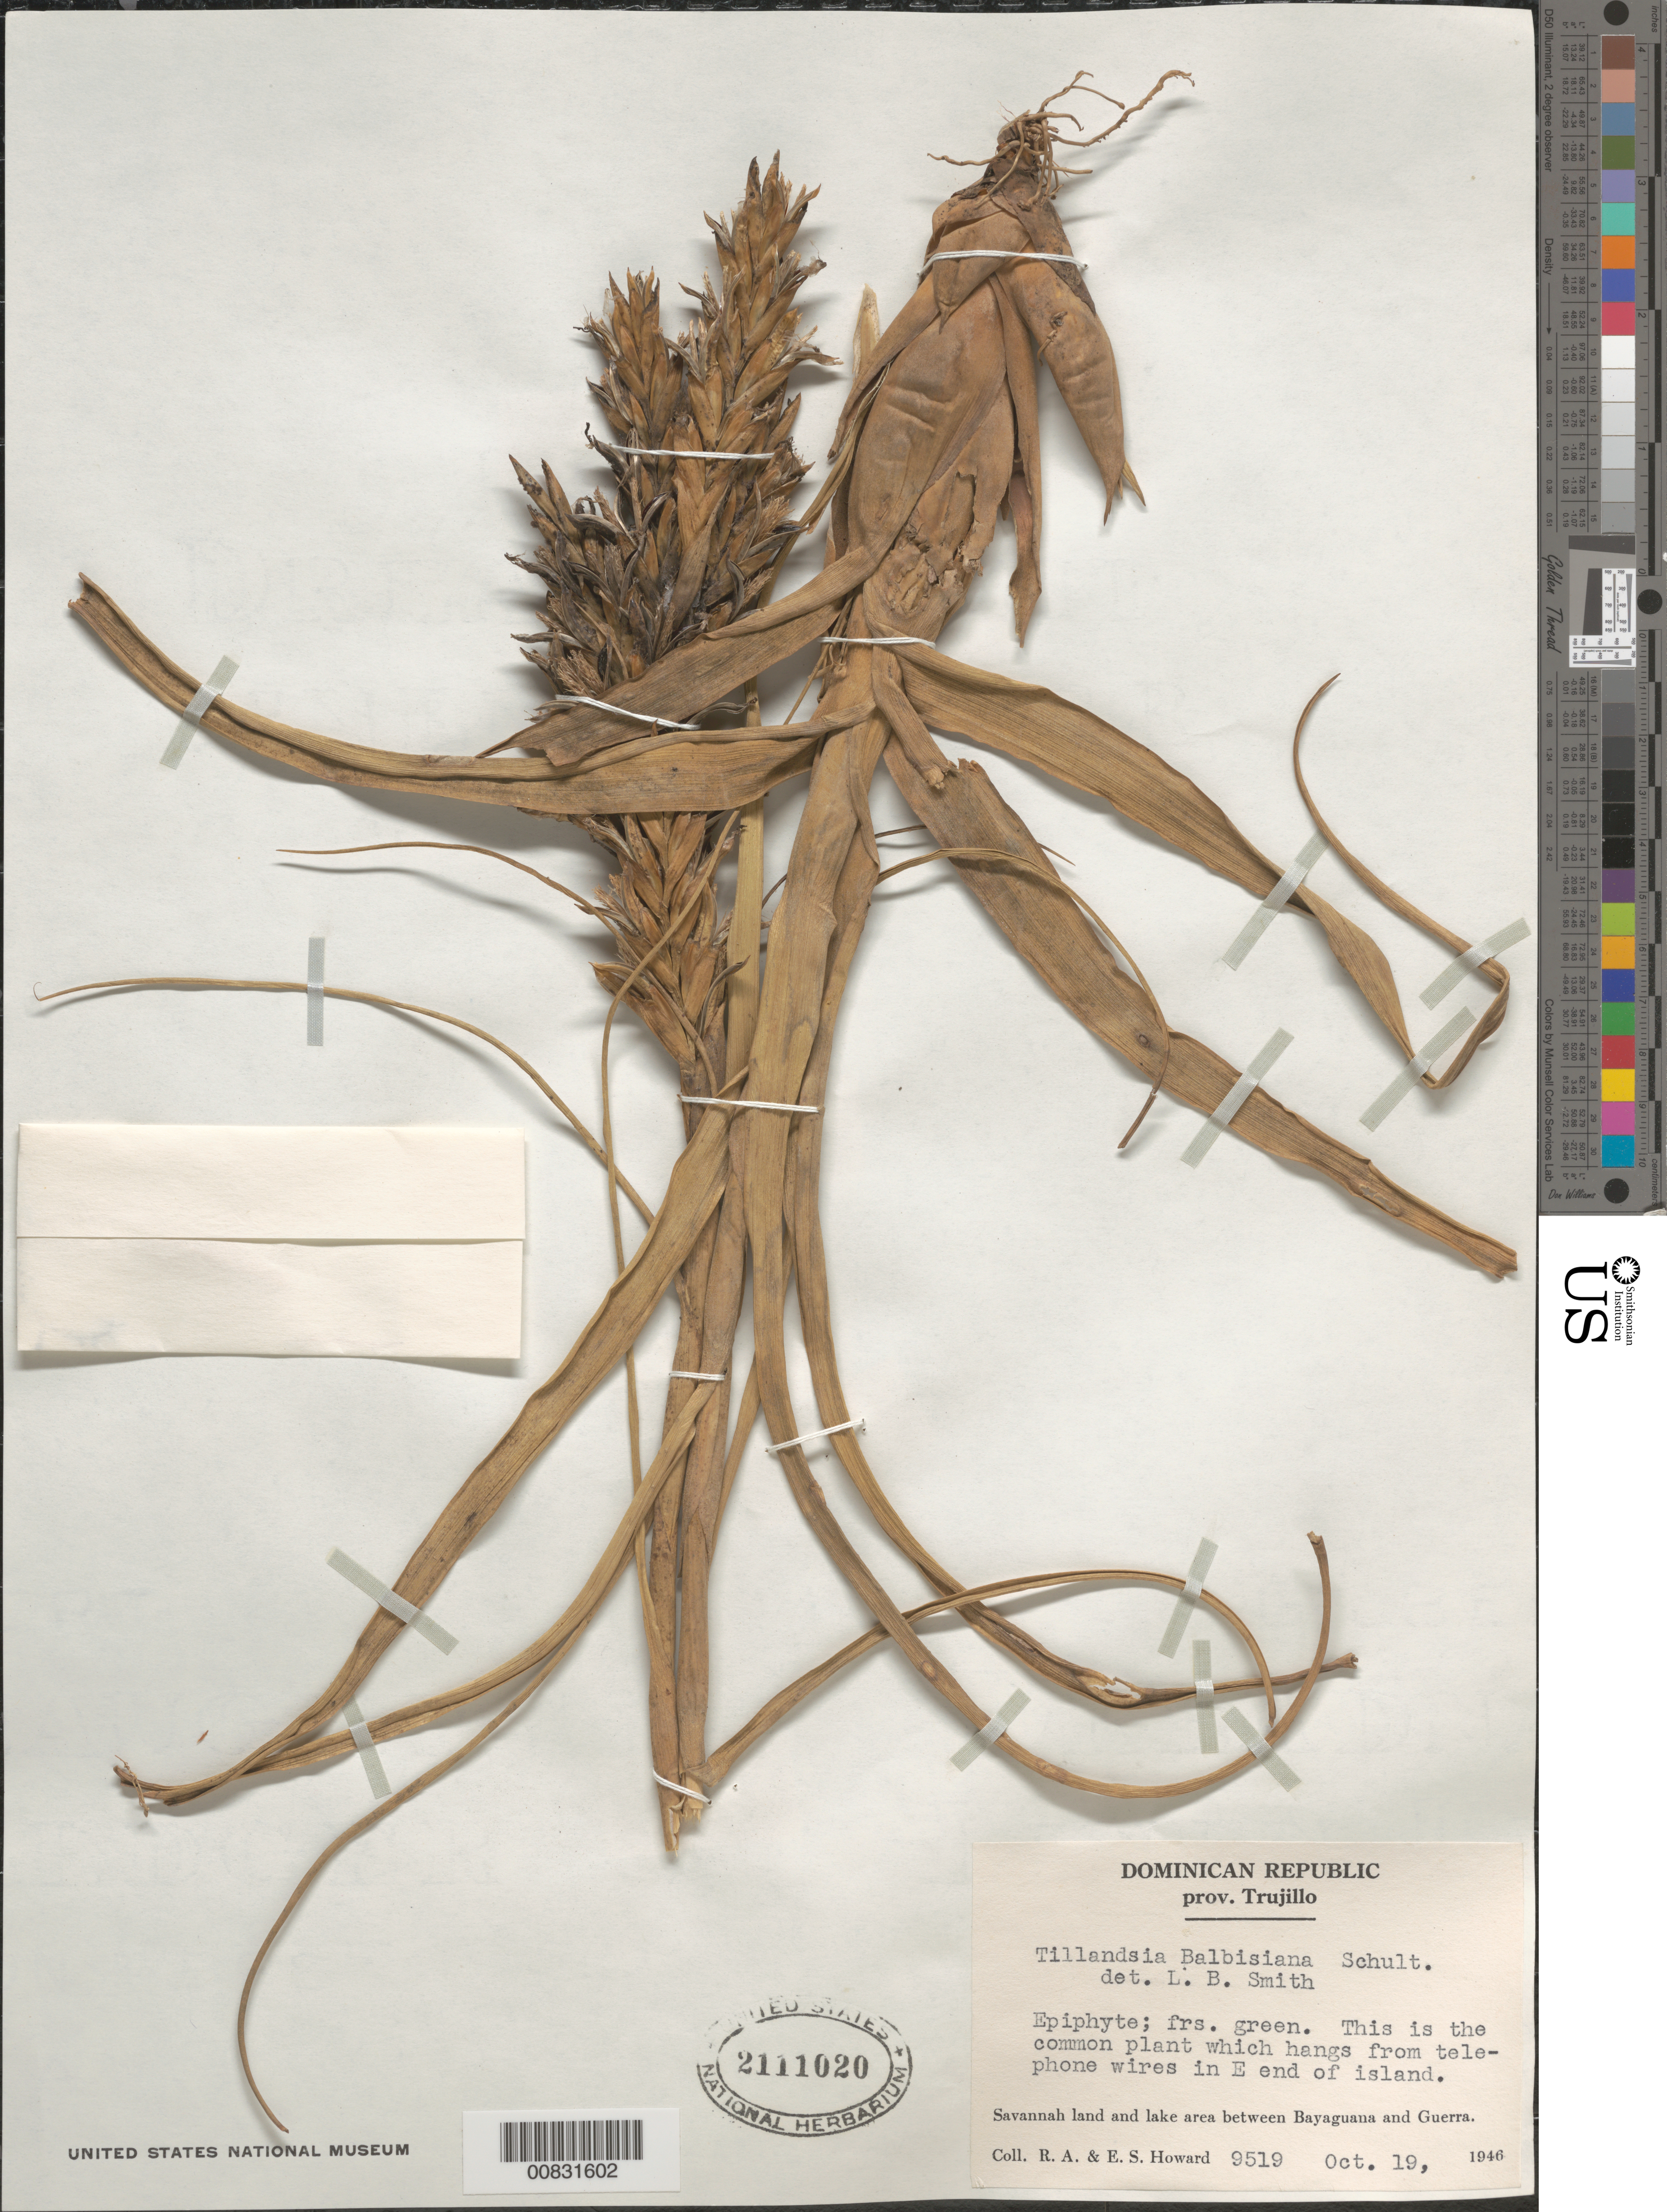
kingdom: Plantae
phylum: Tracheophyta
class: Liliopsida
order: Poales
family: Bromeliaceae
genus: Tillandsia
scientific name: Tillandsia balbisiana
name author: Schult. f.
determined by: Smith, Lyman B., (US), NMNH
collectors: R. A. Howard & E. S. Howard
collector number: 9519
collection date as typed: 19 Oct 1946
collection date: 1946-10-19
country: Dominican Republic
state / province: San Cristóbal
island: Hispaniola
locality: Savannah land and lake area between Bayaguana and Guerra. E end of island.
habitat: Common plant which hangs from telephone wires.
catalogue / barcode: US 2111020